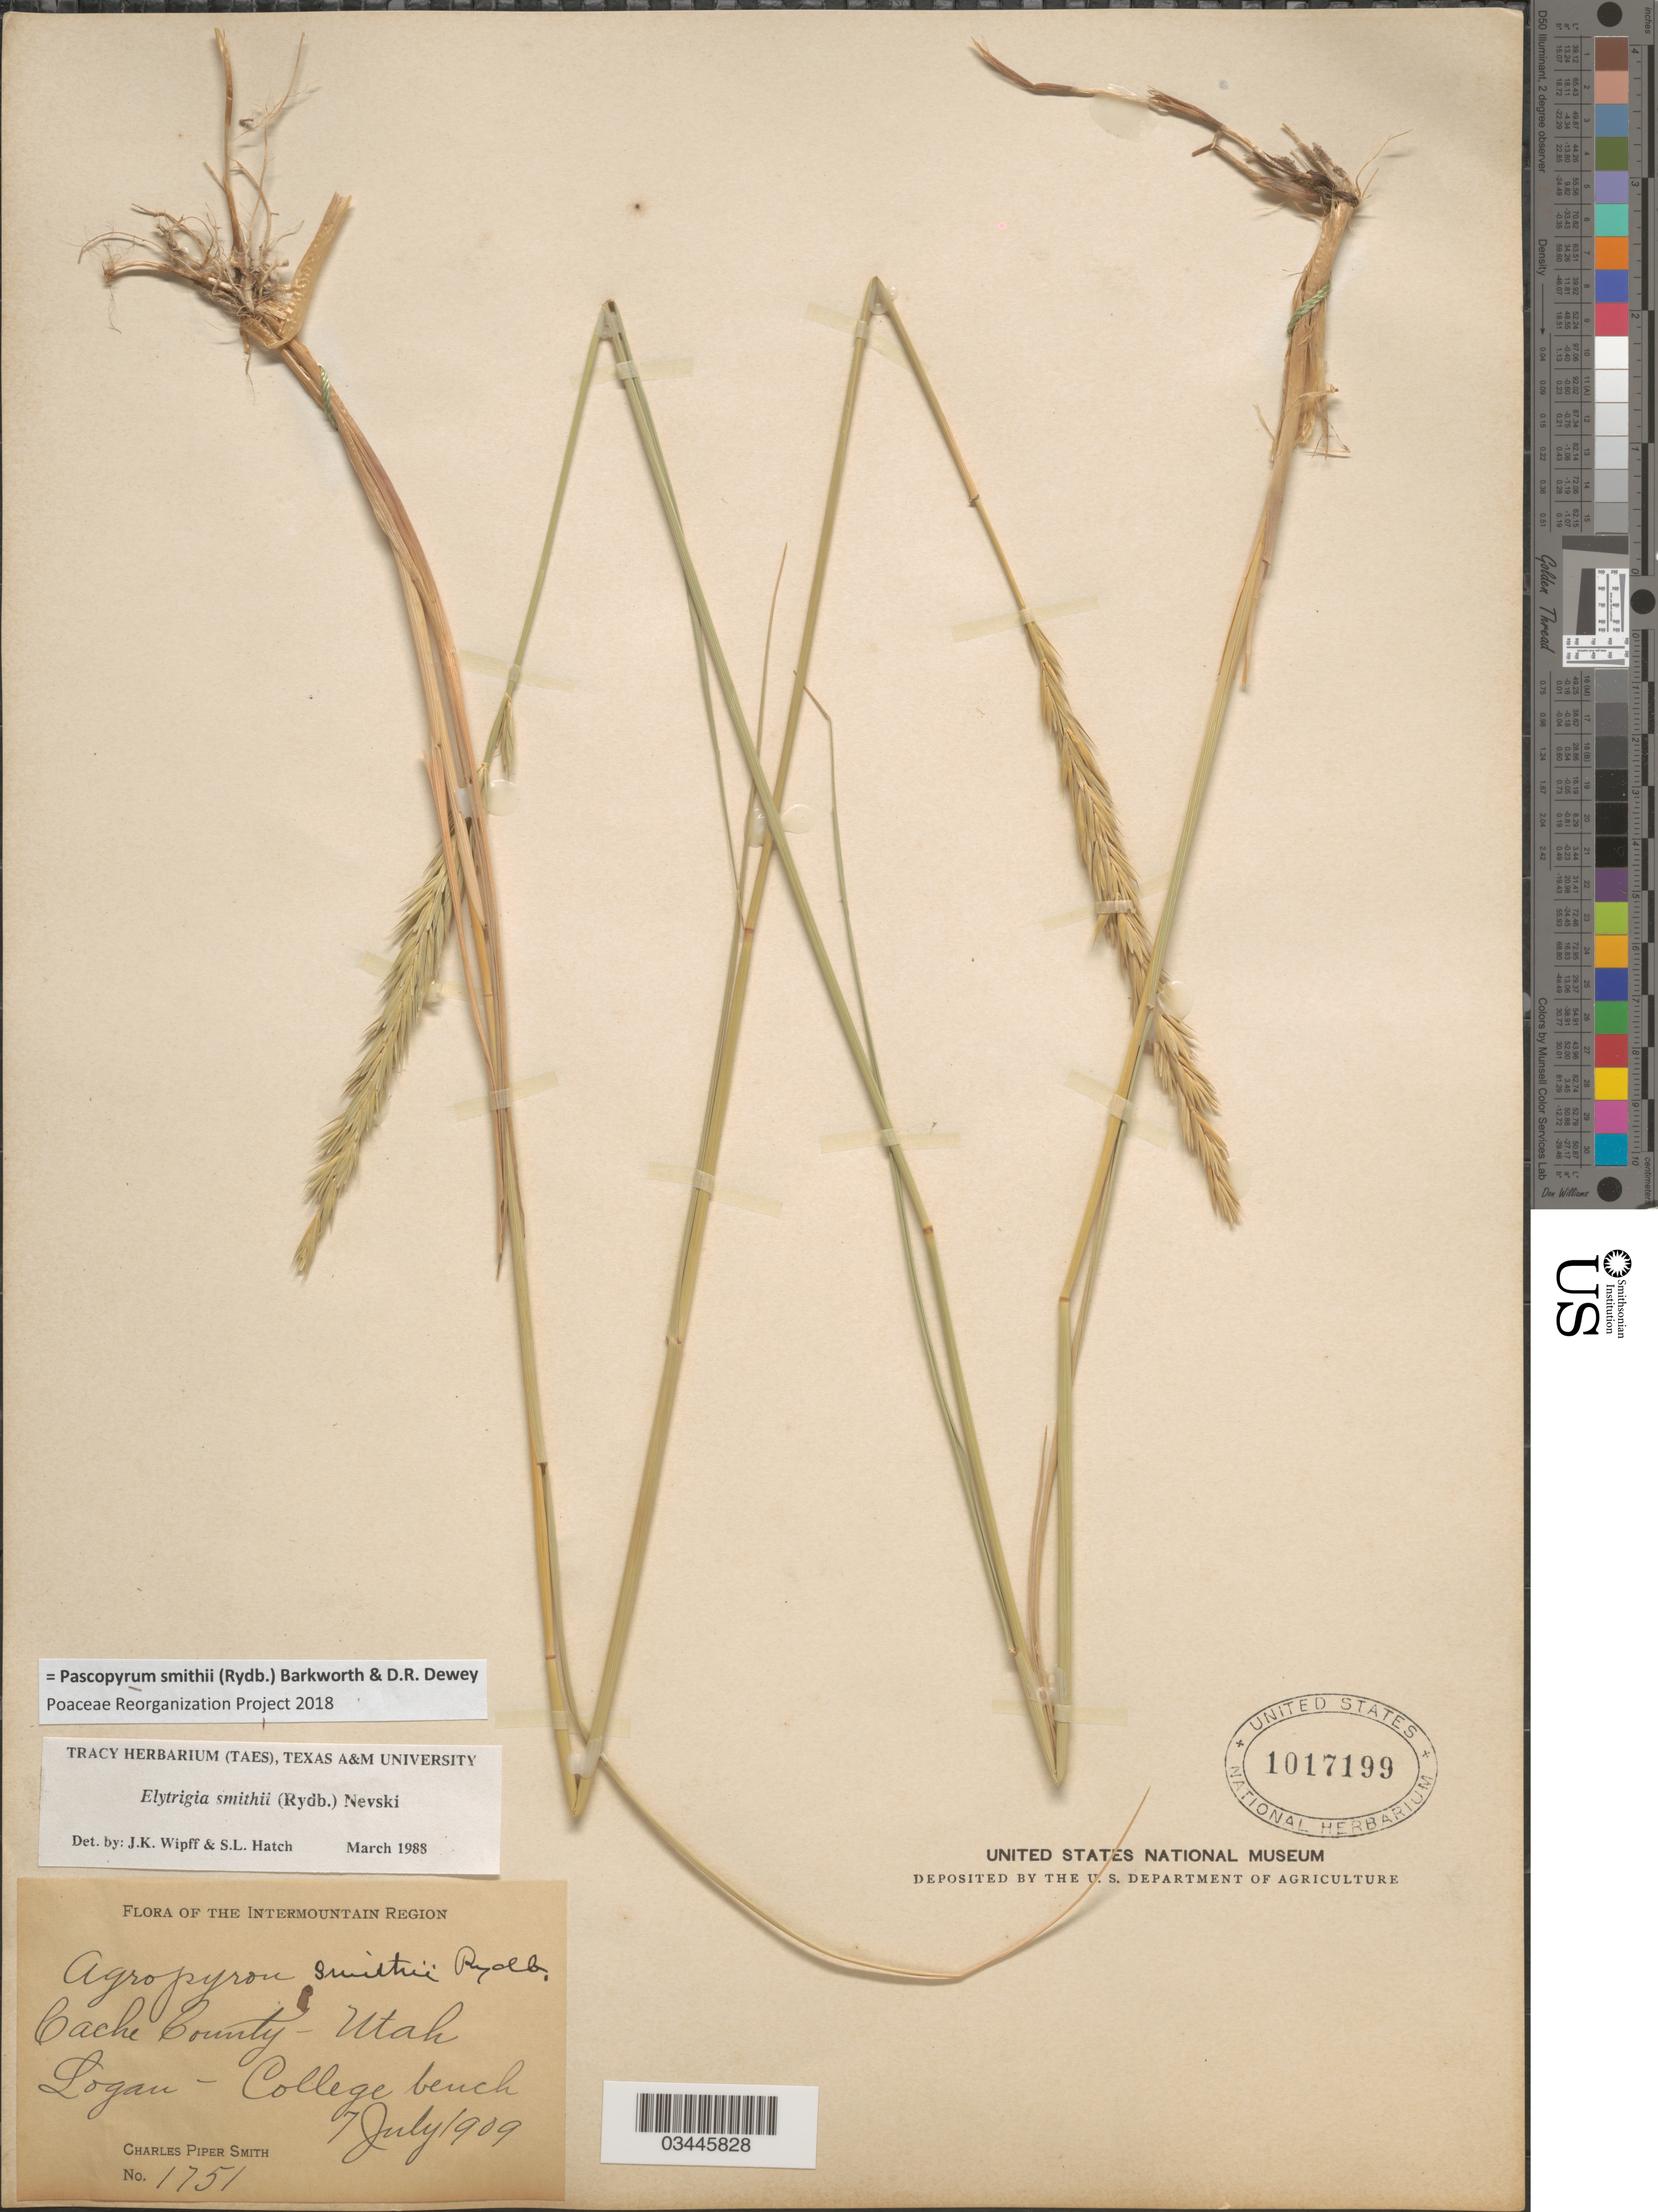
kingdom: Plantae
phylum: Tracheophyta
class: Liliopsida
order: Poales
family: Poaceae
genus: Pascopyrum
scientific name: Pascopyrum smithii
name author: (Rydb.) Barkworth & Dewey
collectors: C. P. Smith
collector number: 1751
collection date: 1909-07-07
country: United States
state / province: Utah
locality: The Intermountain Region. Cache County. Logan - College bench.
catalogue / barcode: US 1017199